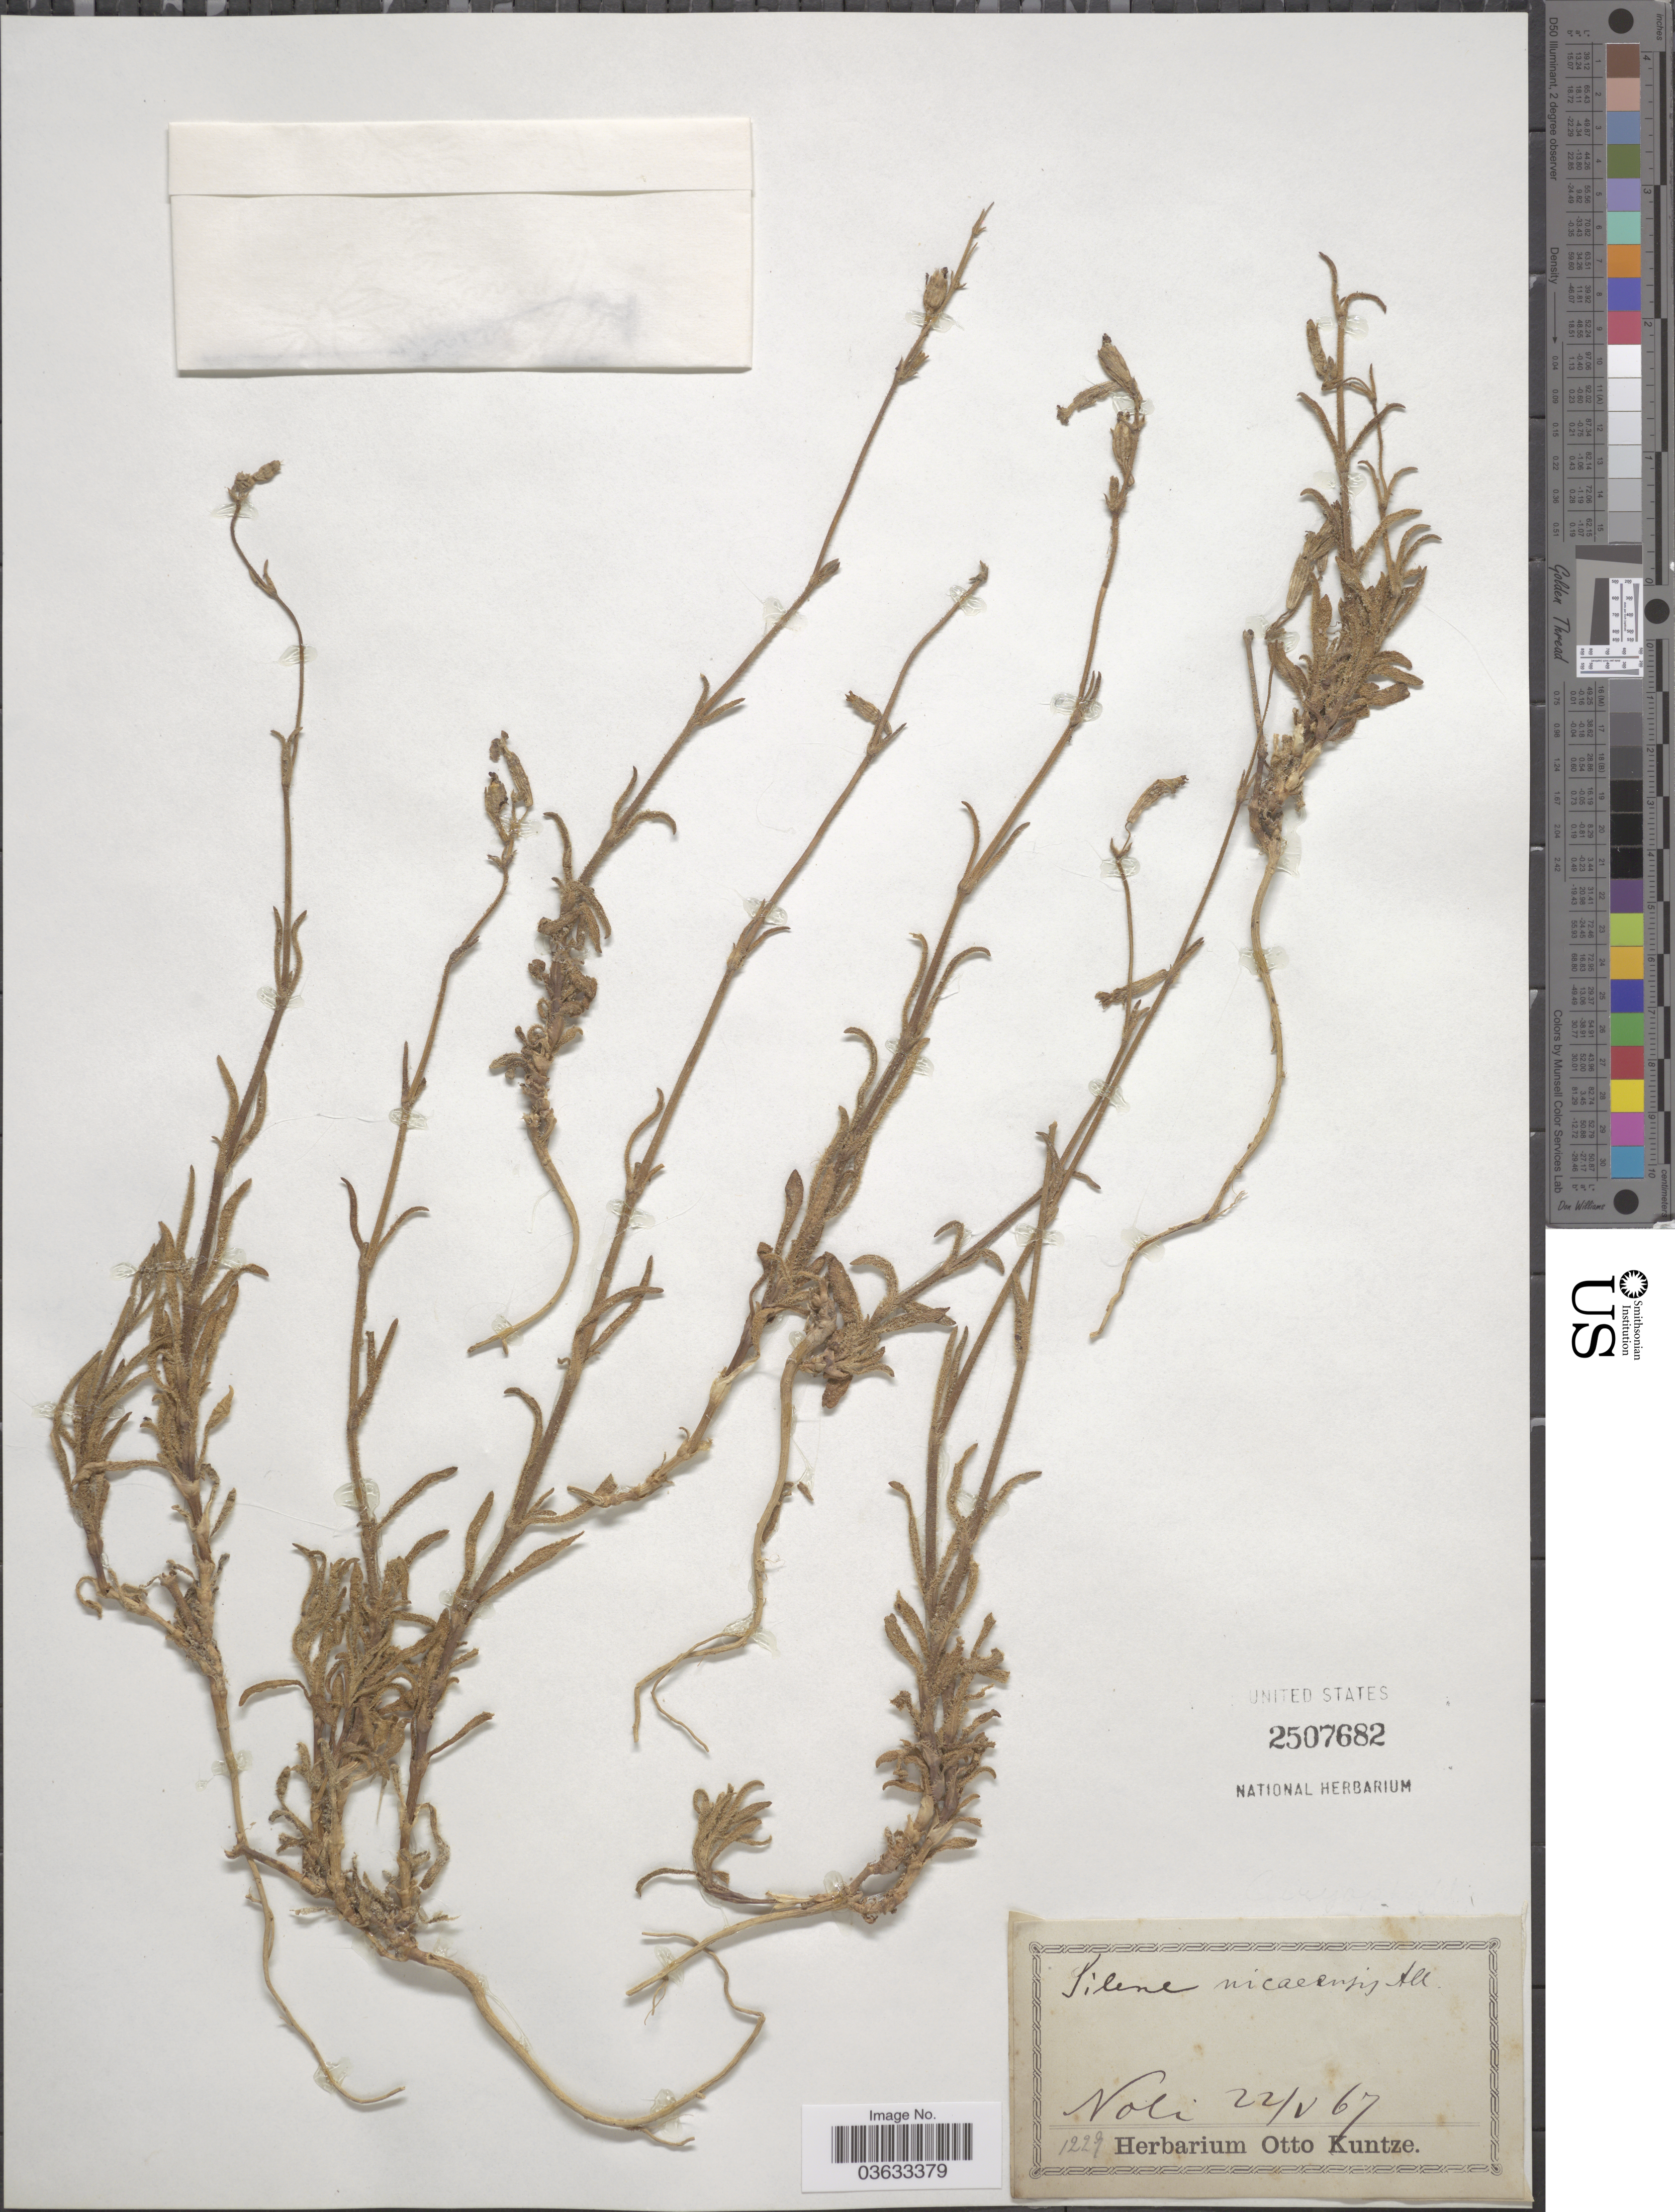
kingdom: Plantae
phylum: Tracheophyta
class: Magnoliopsida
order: Caryophyllales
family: Caryophyllaceae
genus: Silene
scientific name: Silene nicaeensis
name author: All.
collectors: ex herb. Otto Kuntze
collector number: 1227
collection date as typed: Transcribed d/m/y: 22/5/67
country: Italy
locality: Noli.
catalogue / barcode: US 2507682